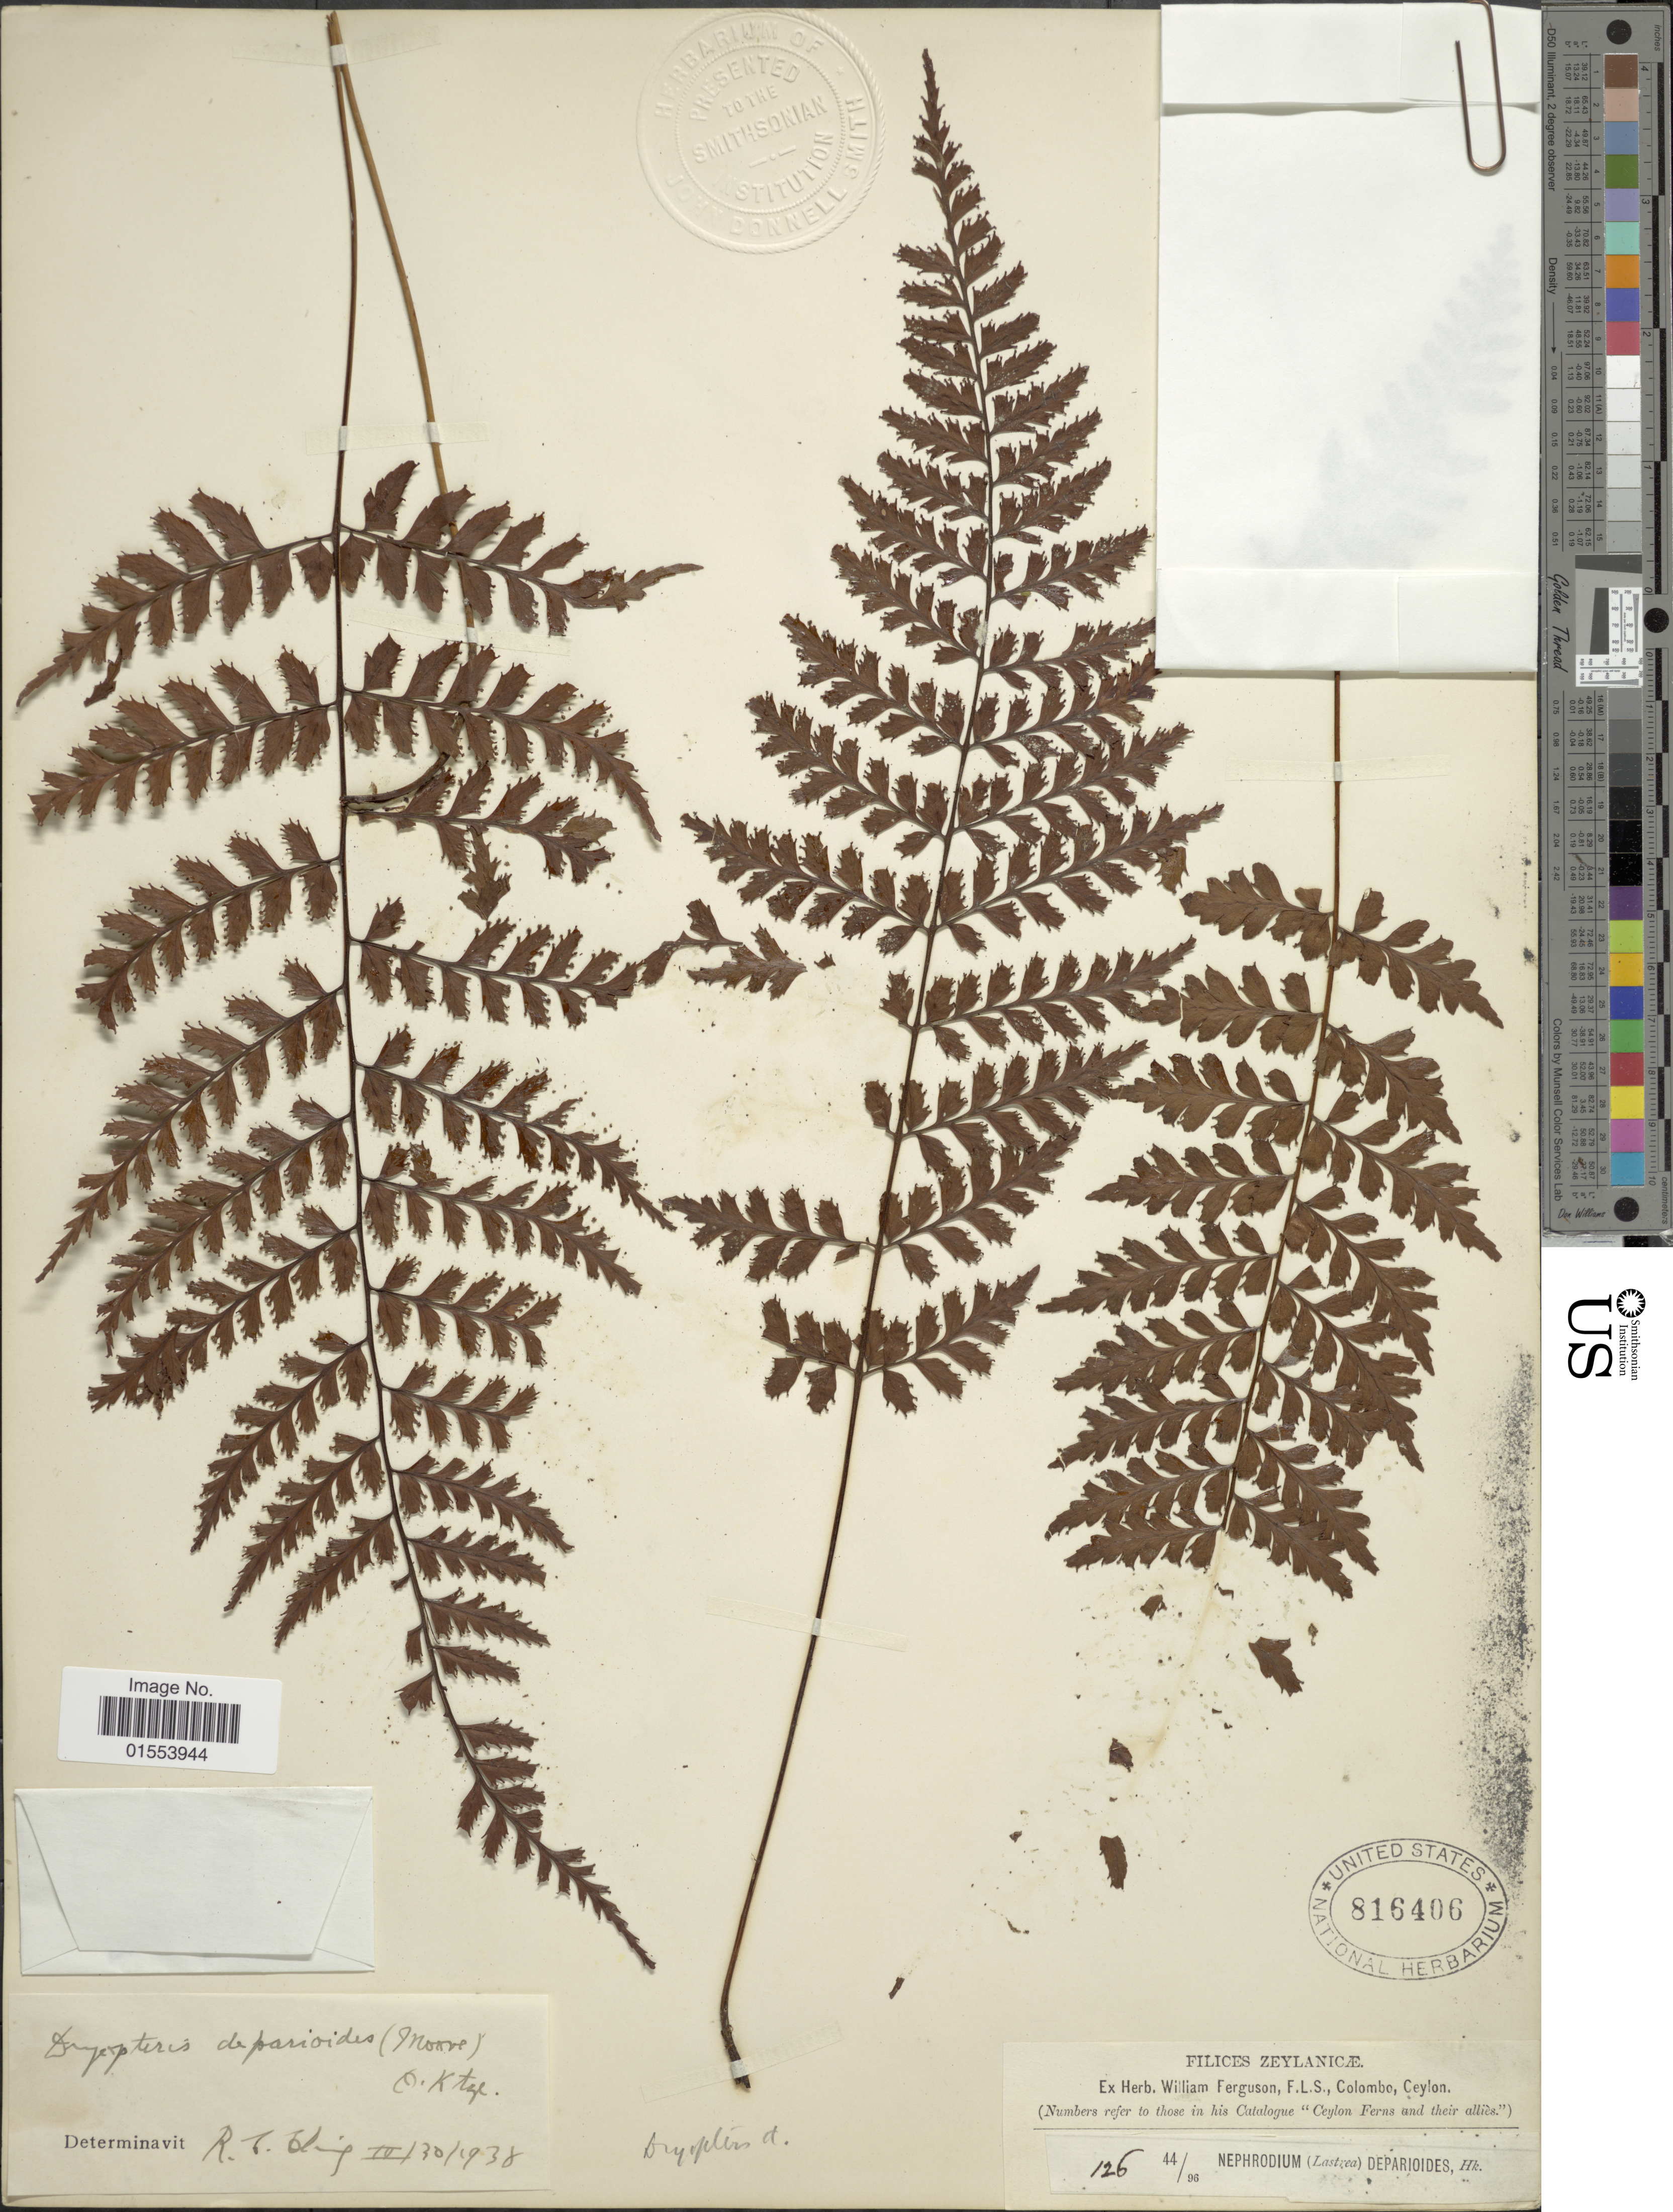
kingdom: Plantae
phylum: Tracheophyta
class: Polypodiopsida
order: Polypodiales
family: Dryopteridaceae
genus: Dryopteris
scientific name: Dryopteris deparioides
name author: (T. Moore) Kuntze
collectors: ex herb. W. Ferguson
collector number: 126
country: Sri Lanka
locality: Zeylanicae, Ceylon.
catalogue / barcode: US 816406